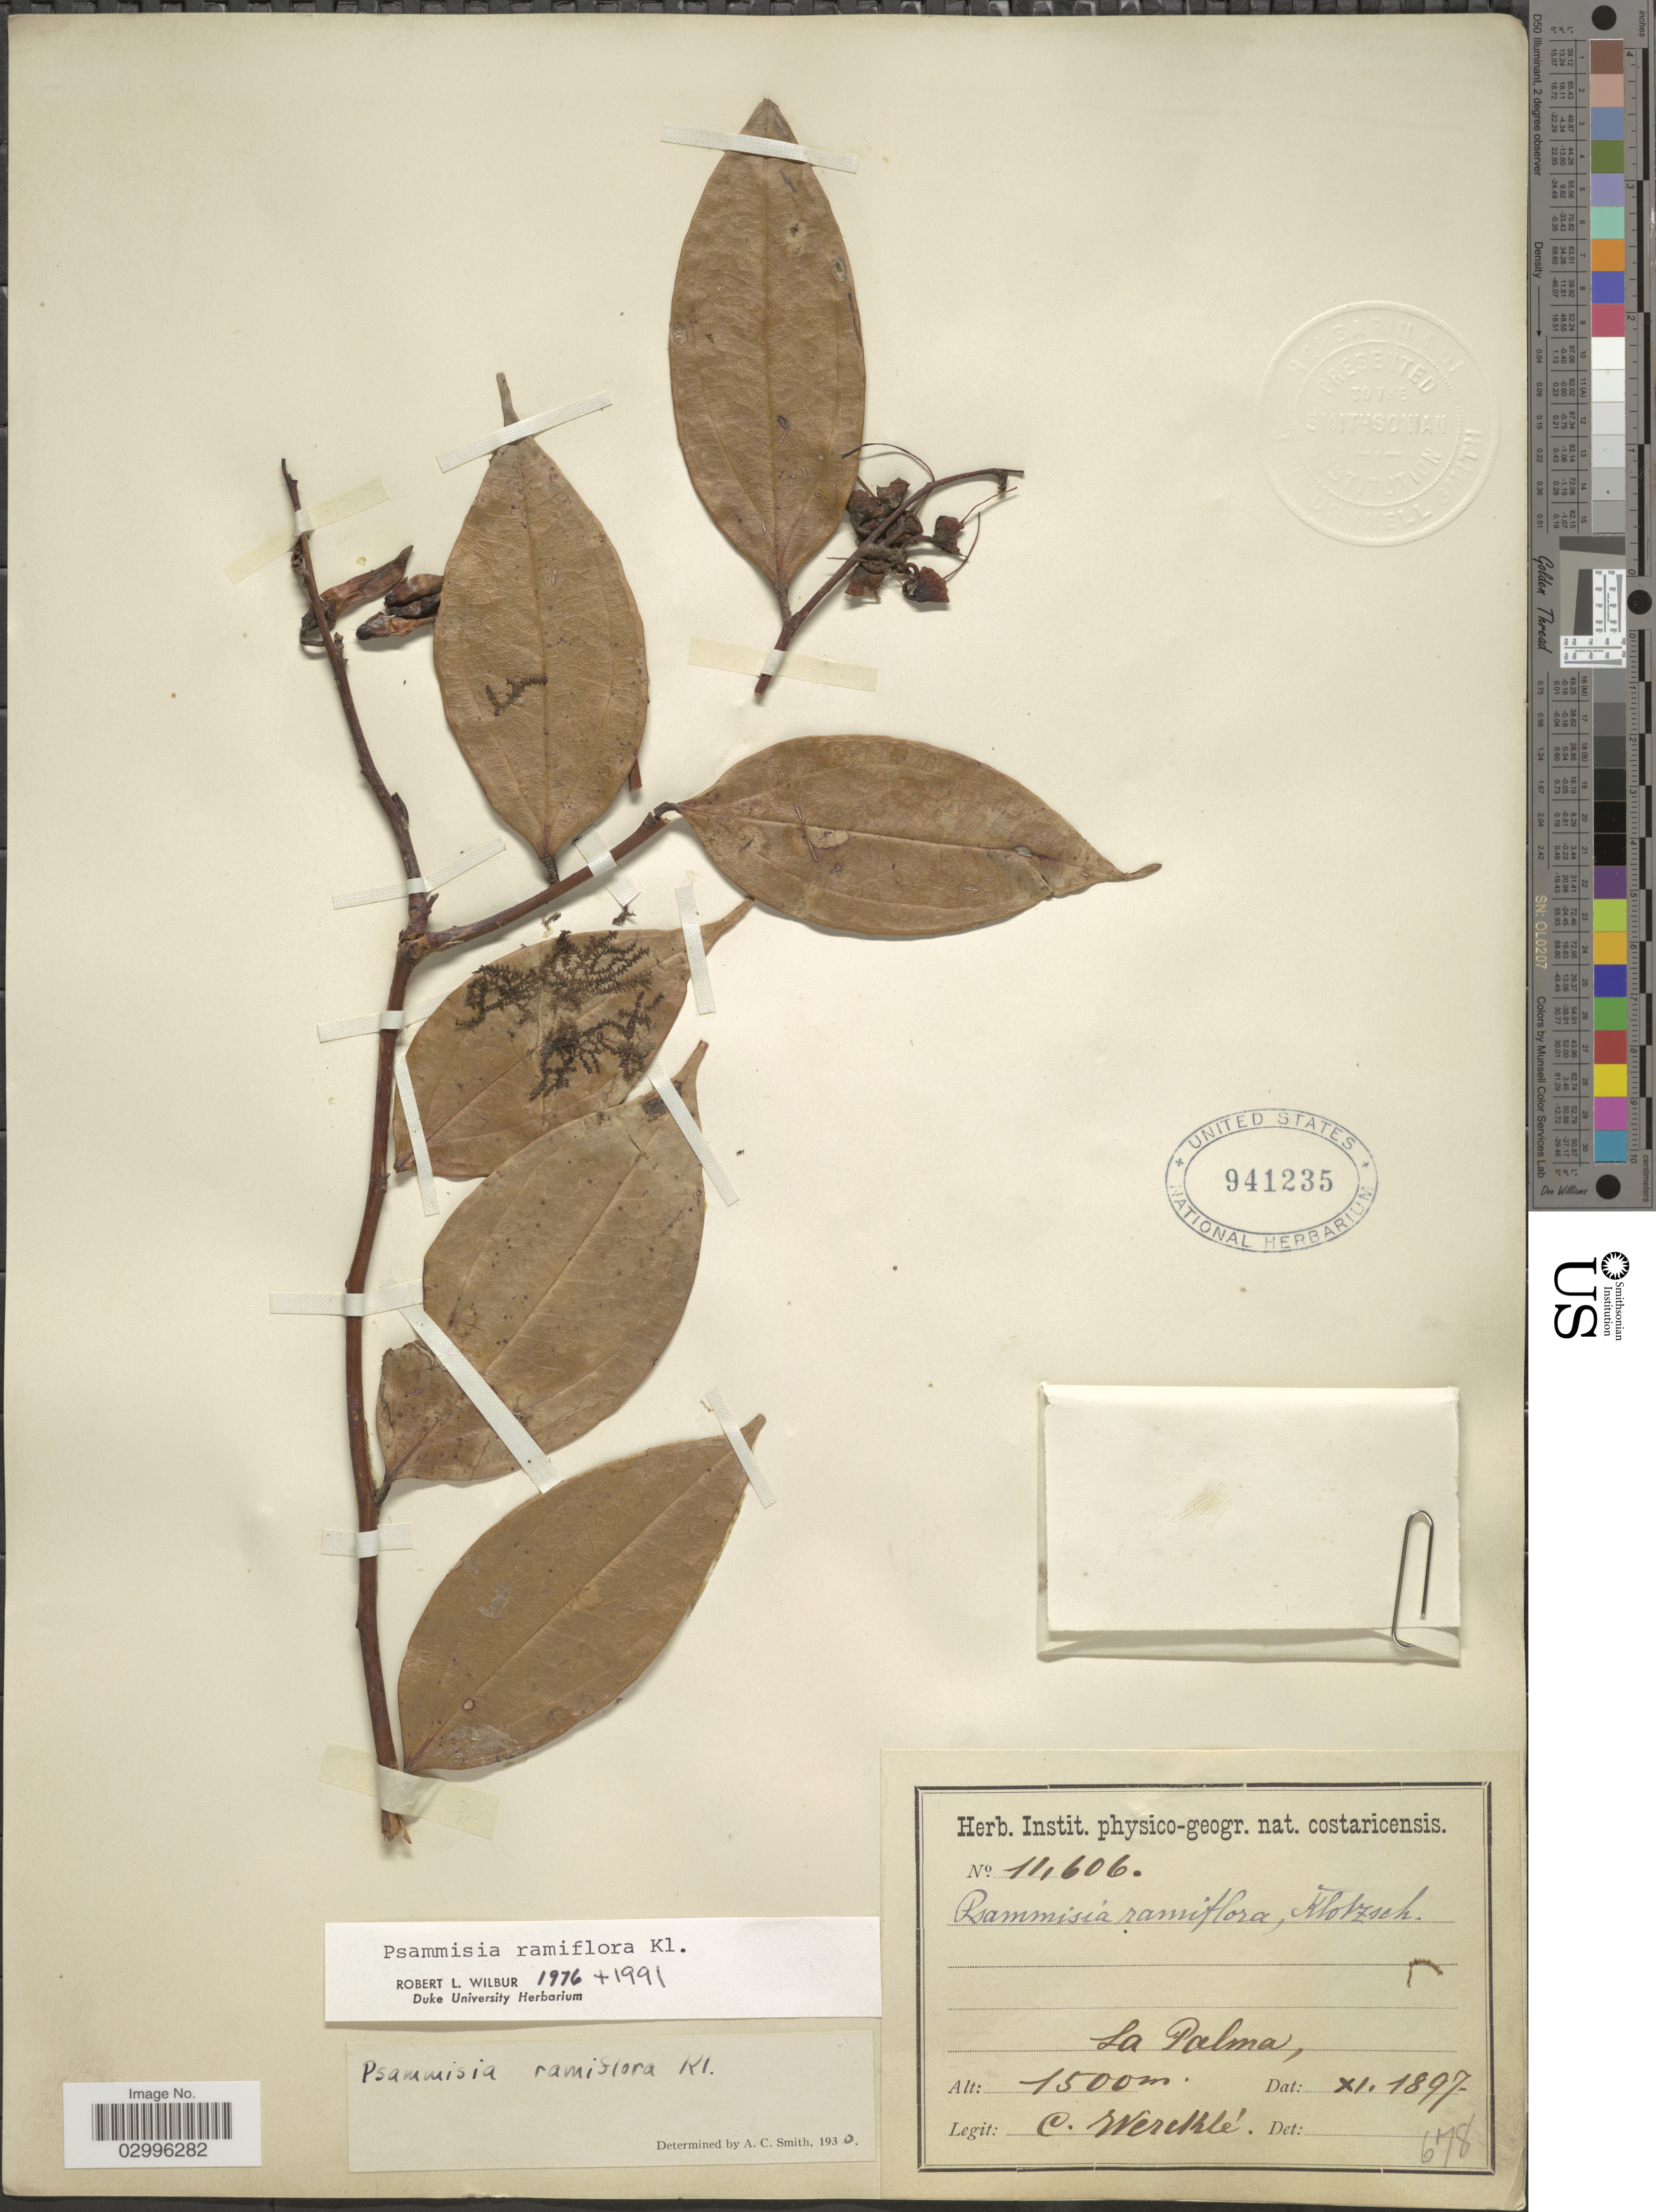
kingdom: Plantae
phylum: Tracheophyta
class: Magnoliopsida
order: Ericales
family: Ericaceae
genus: Psammisia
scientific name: Psammisia ramiflora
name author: Klotzsch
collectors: C. Wercklé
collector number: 11606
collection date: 1897-11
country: Costa Rica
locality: La Palma.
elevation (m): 1500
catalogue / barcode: US 941235